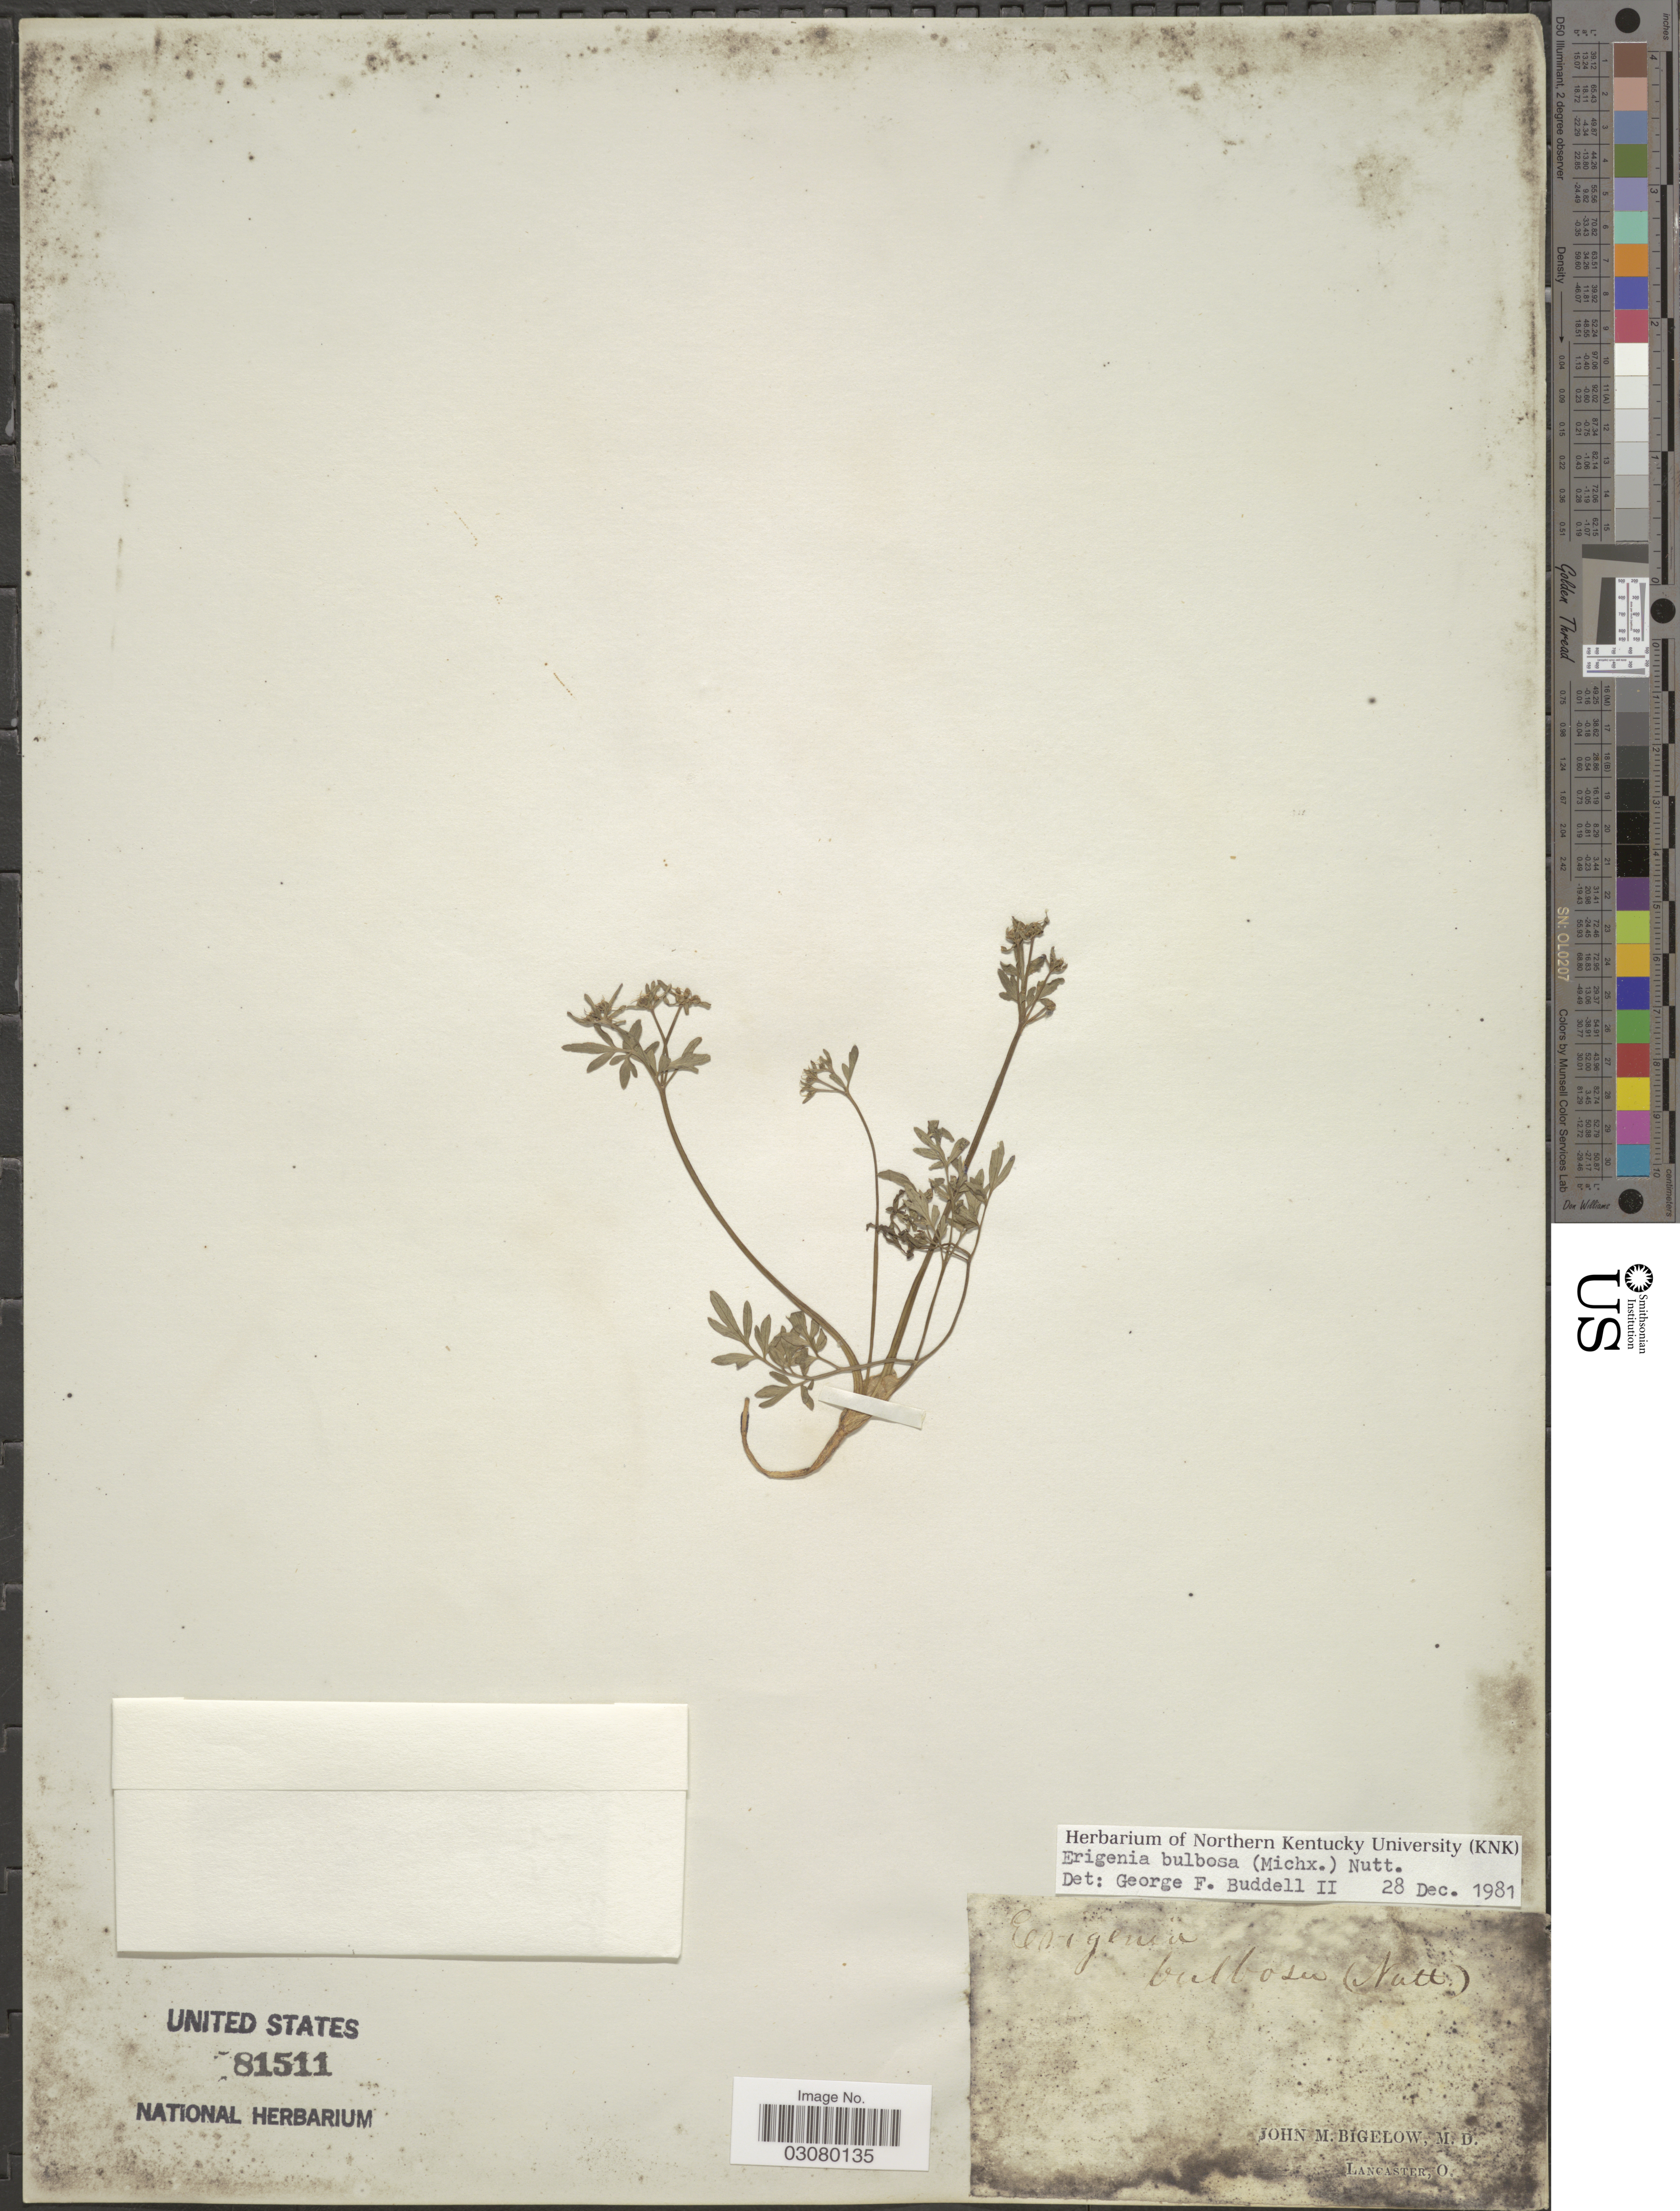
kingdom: Plantae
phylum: Tracheophyta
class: Magnoliopsida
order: Apiales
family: Apiaceae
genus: Erigenia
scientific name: Erigenia bulbosa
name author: (Michx.) Nutt.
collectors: J. M. Bigelow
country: United States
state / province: Ohio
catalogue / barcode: US 81511